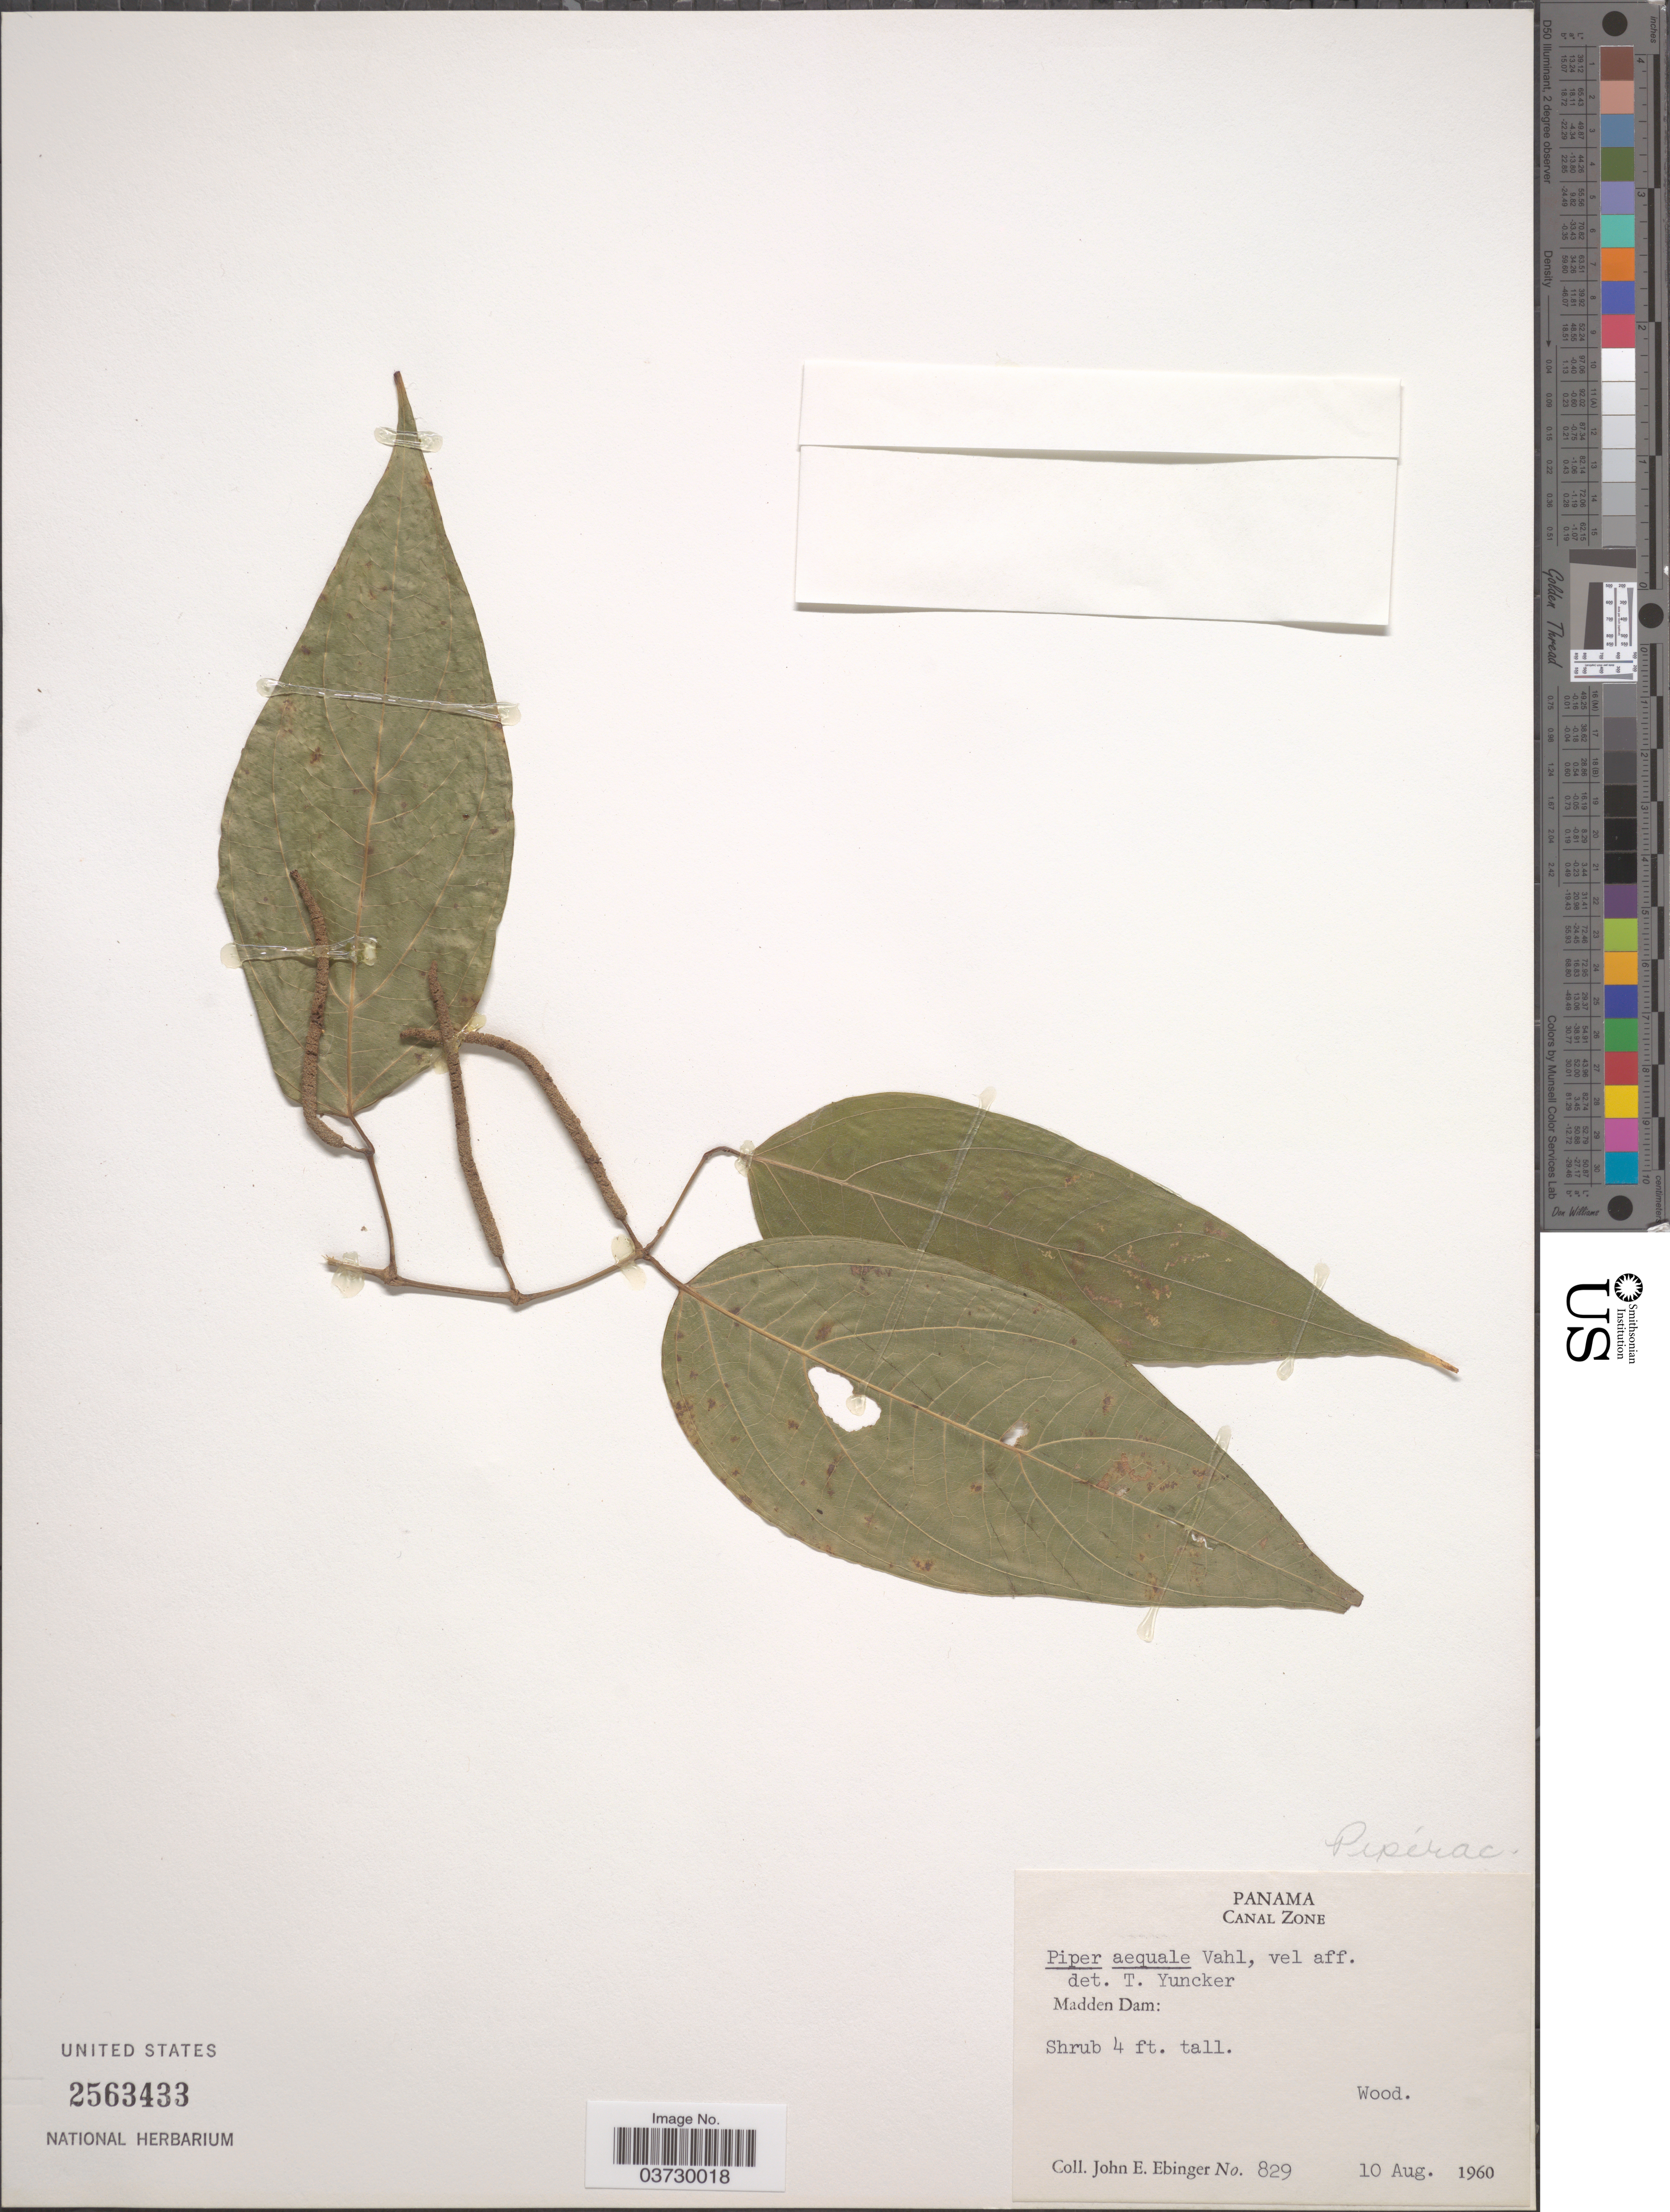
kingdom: Plantae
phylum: Tracheophyta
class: Magnoliopsida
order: Piperales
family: Piperaceae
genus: Piper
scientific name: Piper aequale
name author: Vahl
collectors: J. Ebinger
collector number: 829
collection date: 1960-08-10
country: Panama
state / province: Colón / Panamá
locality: Canal Zone. Madden Dam.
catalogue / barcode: US 2563433